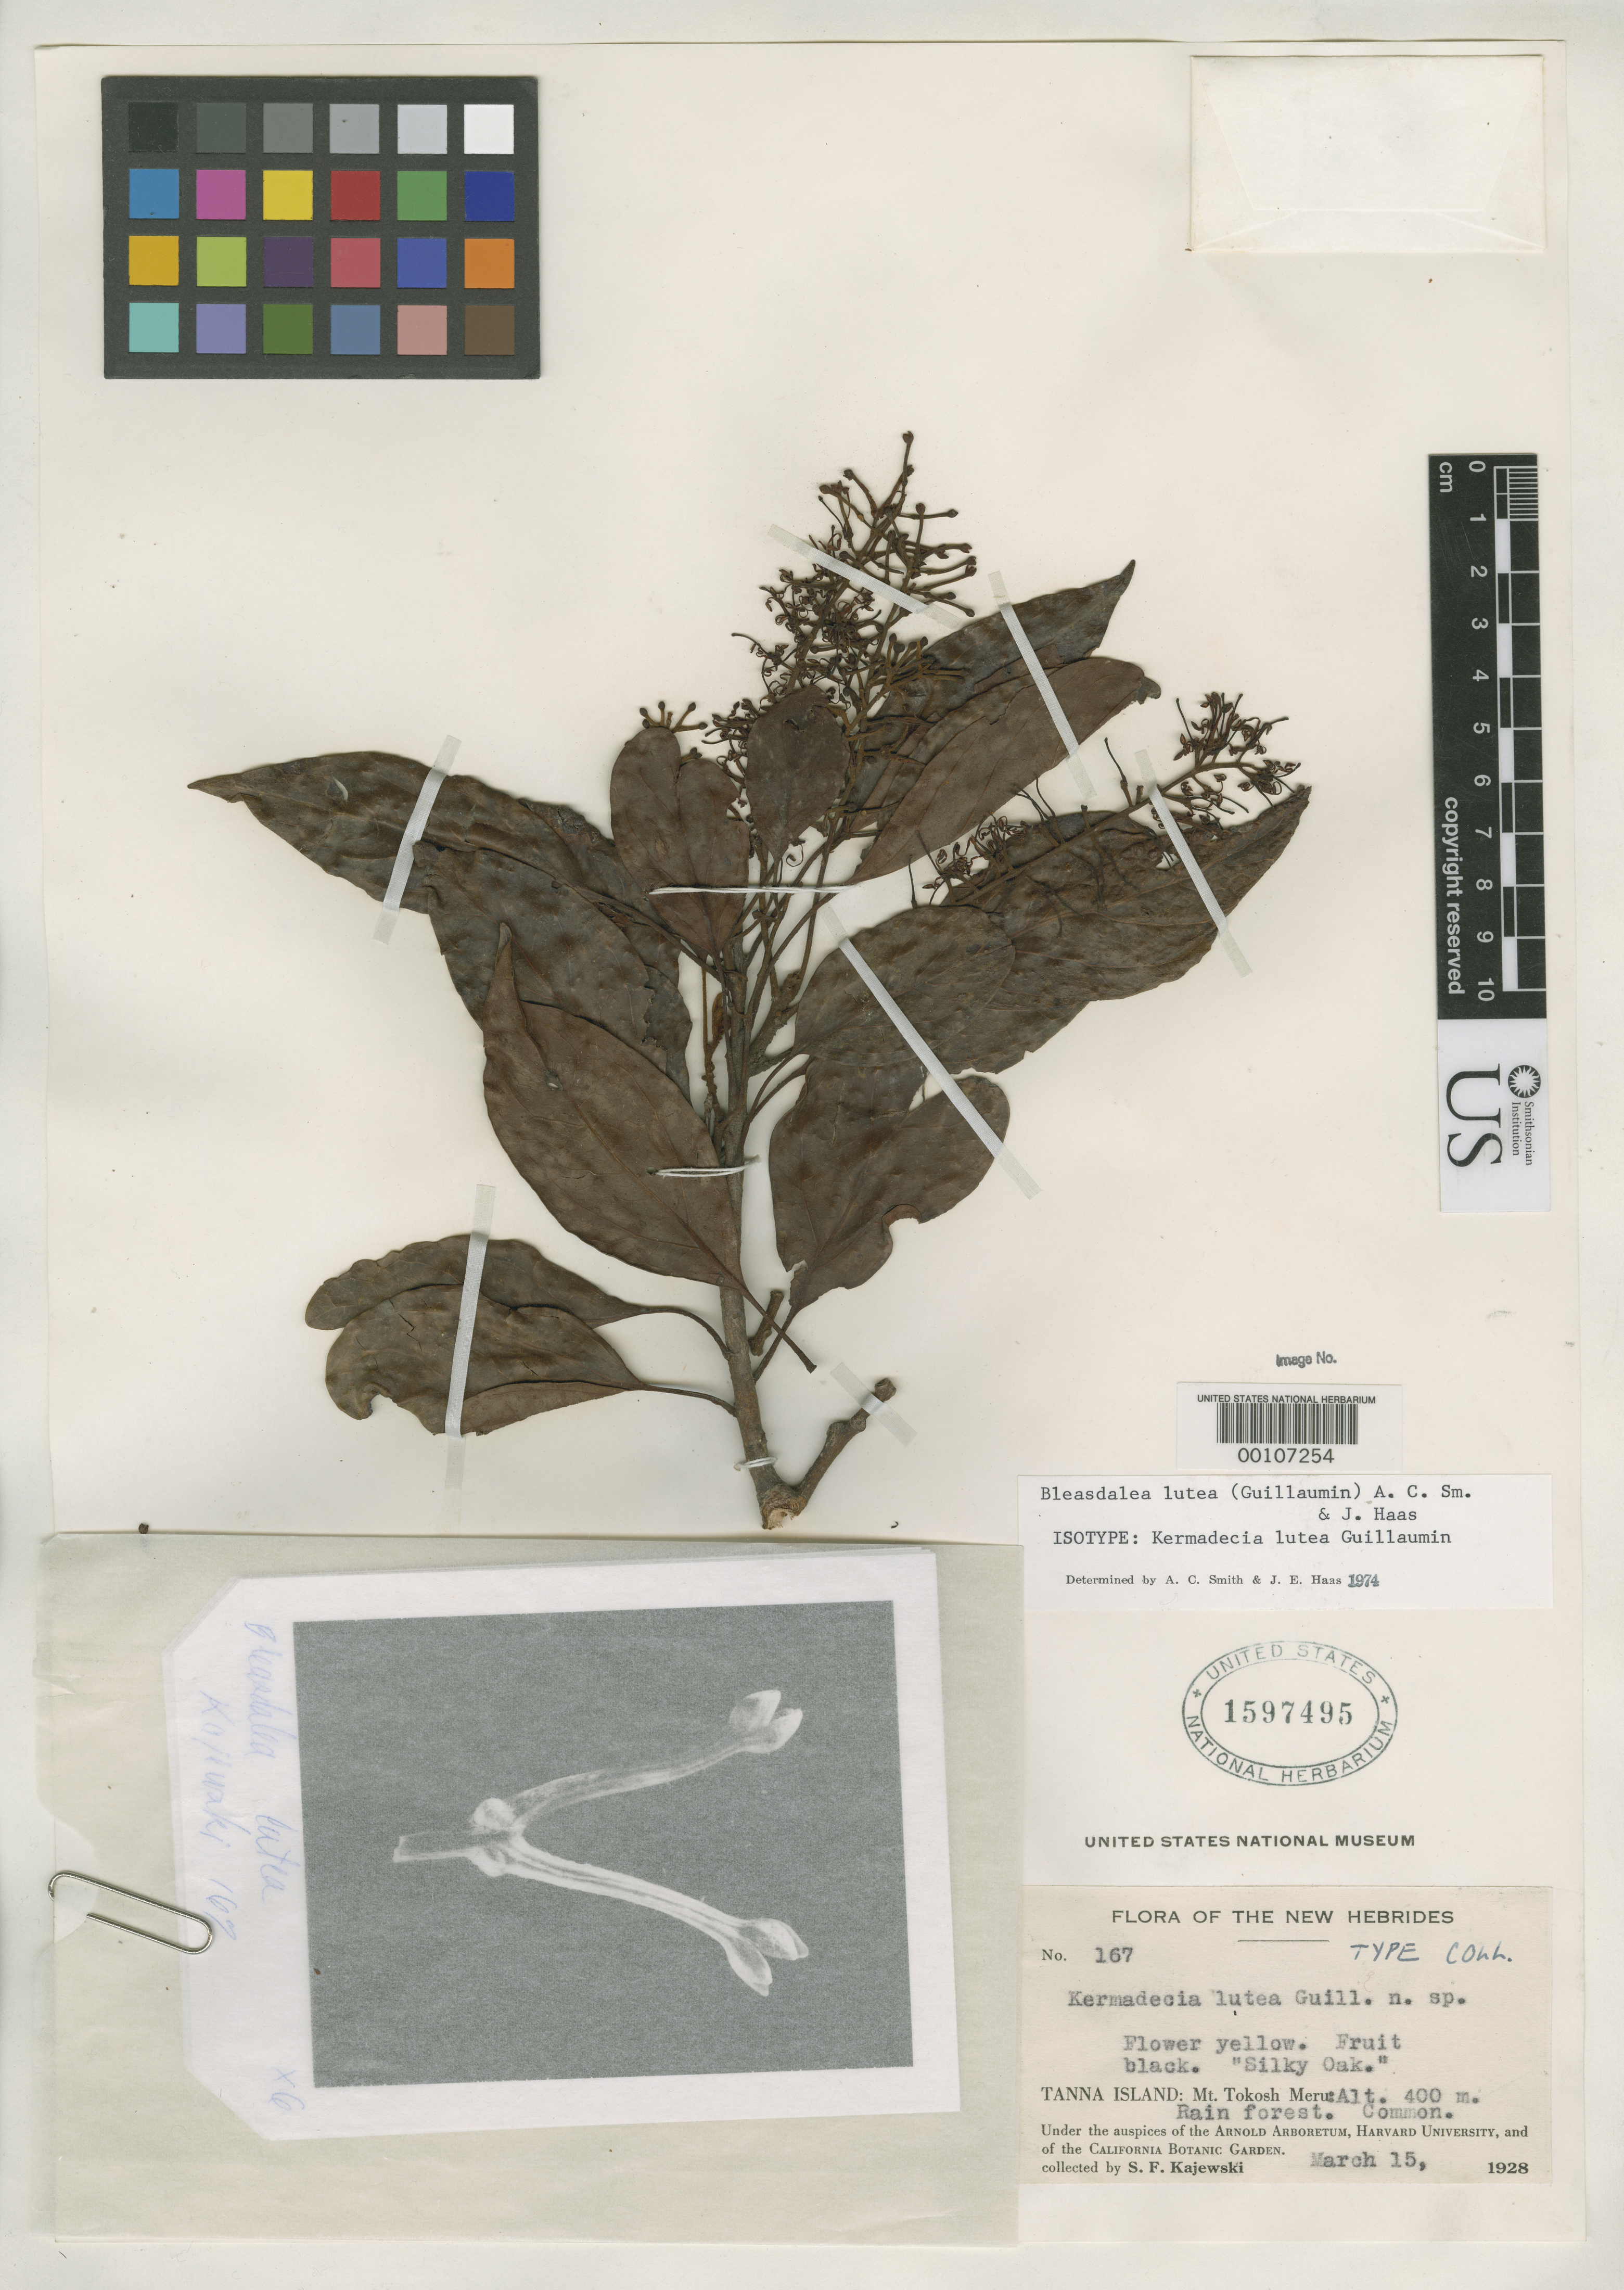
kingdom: Plantae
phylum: Tracheophyta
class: Magnoliopsida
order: Proteales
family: Proteaceae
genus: Kermadecia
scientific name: Kermadecia lutea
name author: Guillaumin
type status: Isotype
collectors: S. Kajewski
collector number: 167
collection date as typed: Mar 1928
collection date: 1928-03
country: Vanuatu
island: Tanna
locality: Mt. Tokosh, Neru.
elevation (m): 400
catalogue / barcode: US 1597495